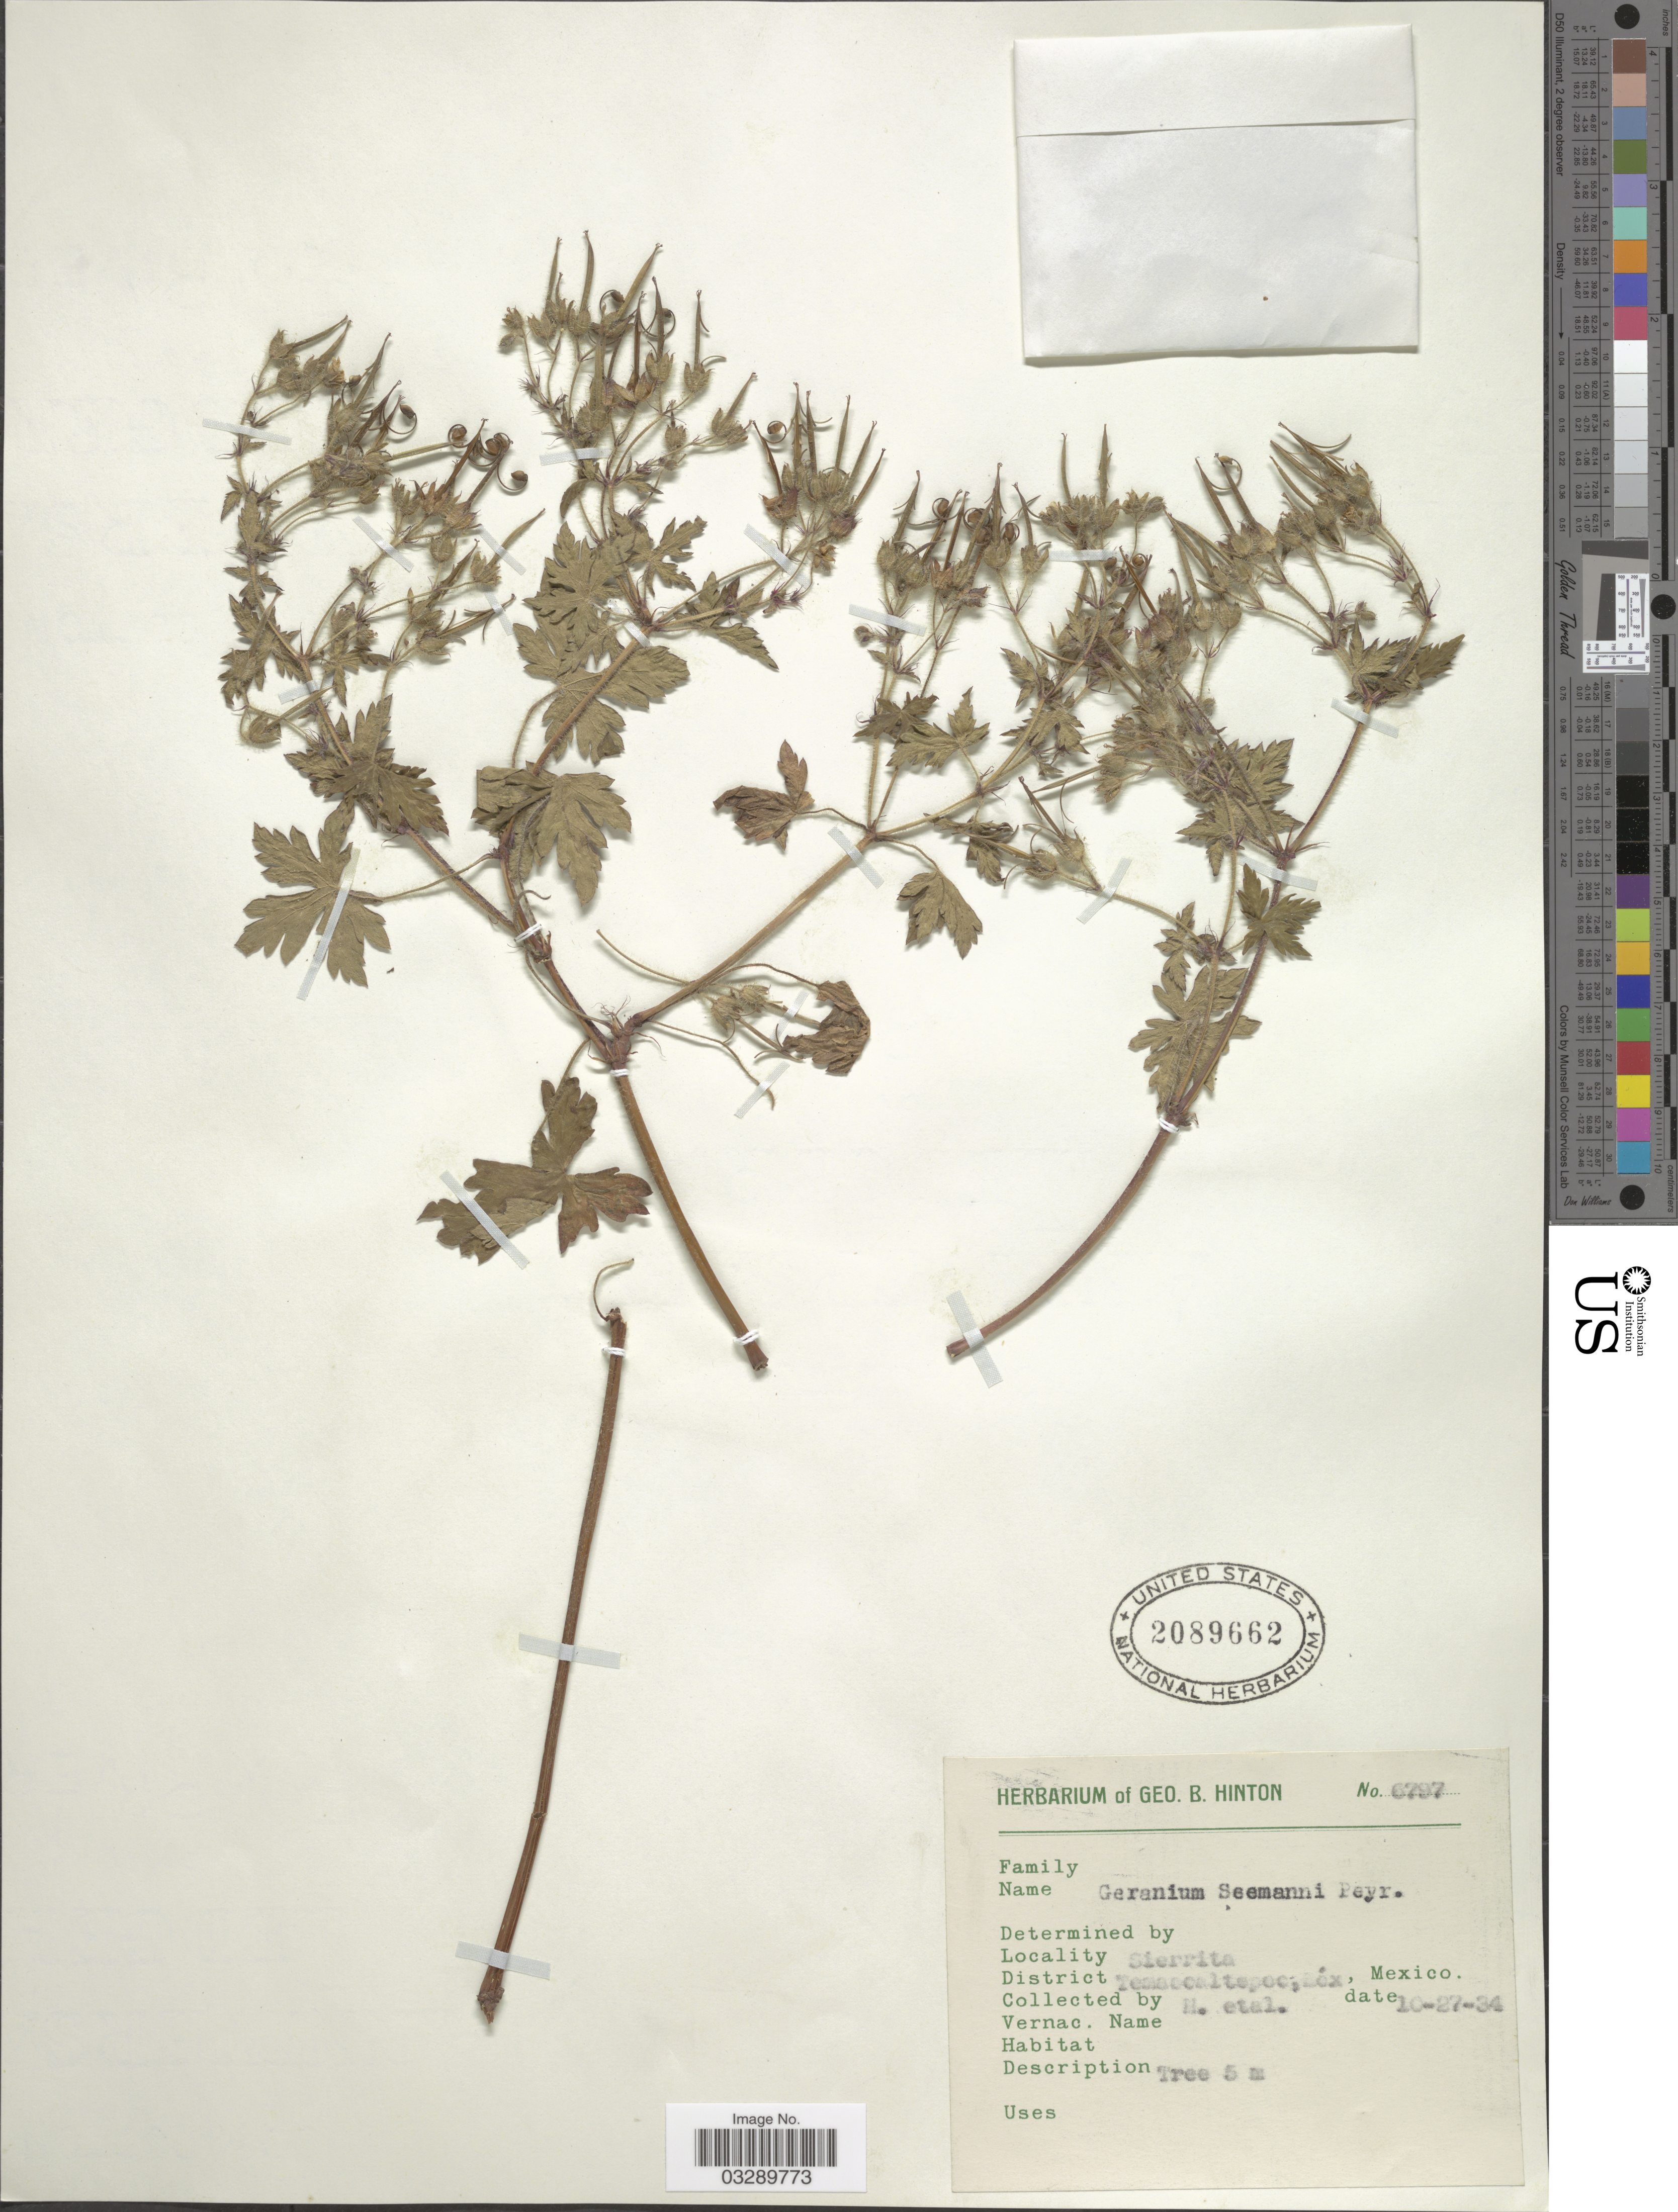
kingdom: Plantae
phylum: Tracheophyta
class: Magnoliopsida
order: Geraniales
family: Geraniaceae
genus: Geranium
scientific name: Geranium seemannii subsp. seemannii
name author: Peyr.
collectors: G. B. Hinton & et al.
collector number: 6797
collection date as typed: Transcribed d/m/y: 27/10/34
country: Mexico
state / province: México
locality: Sierrita, District Temascaltepec.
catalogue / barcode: US 2089662